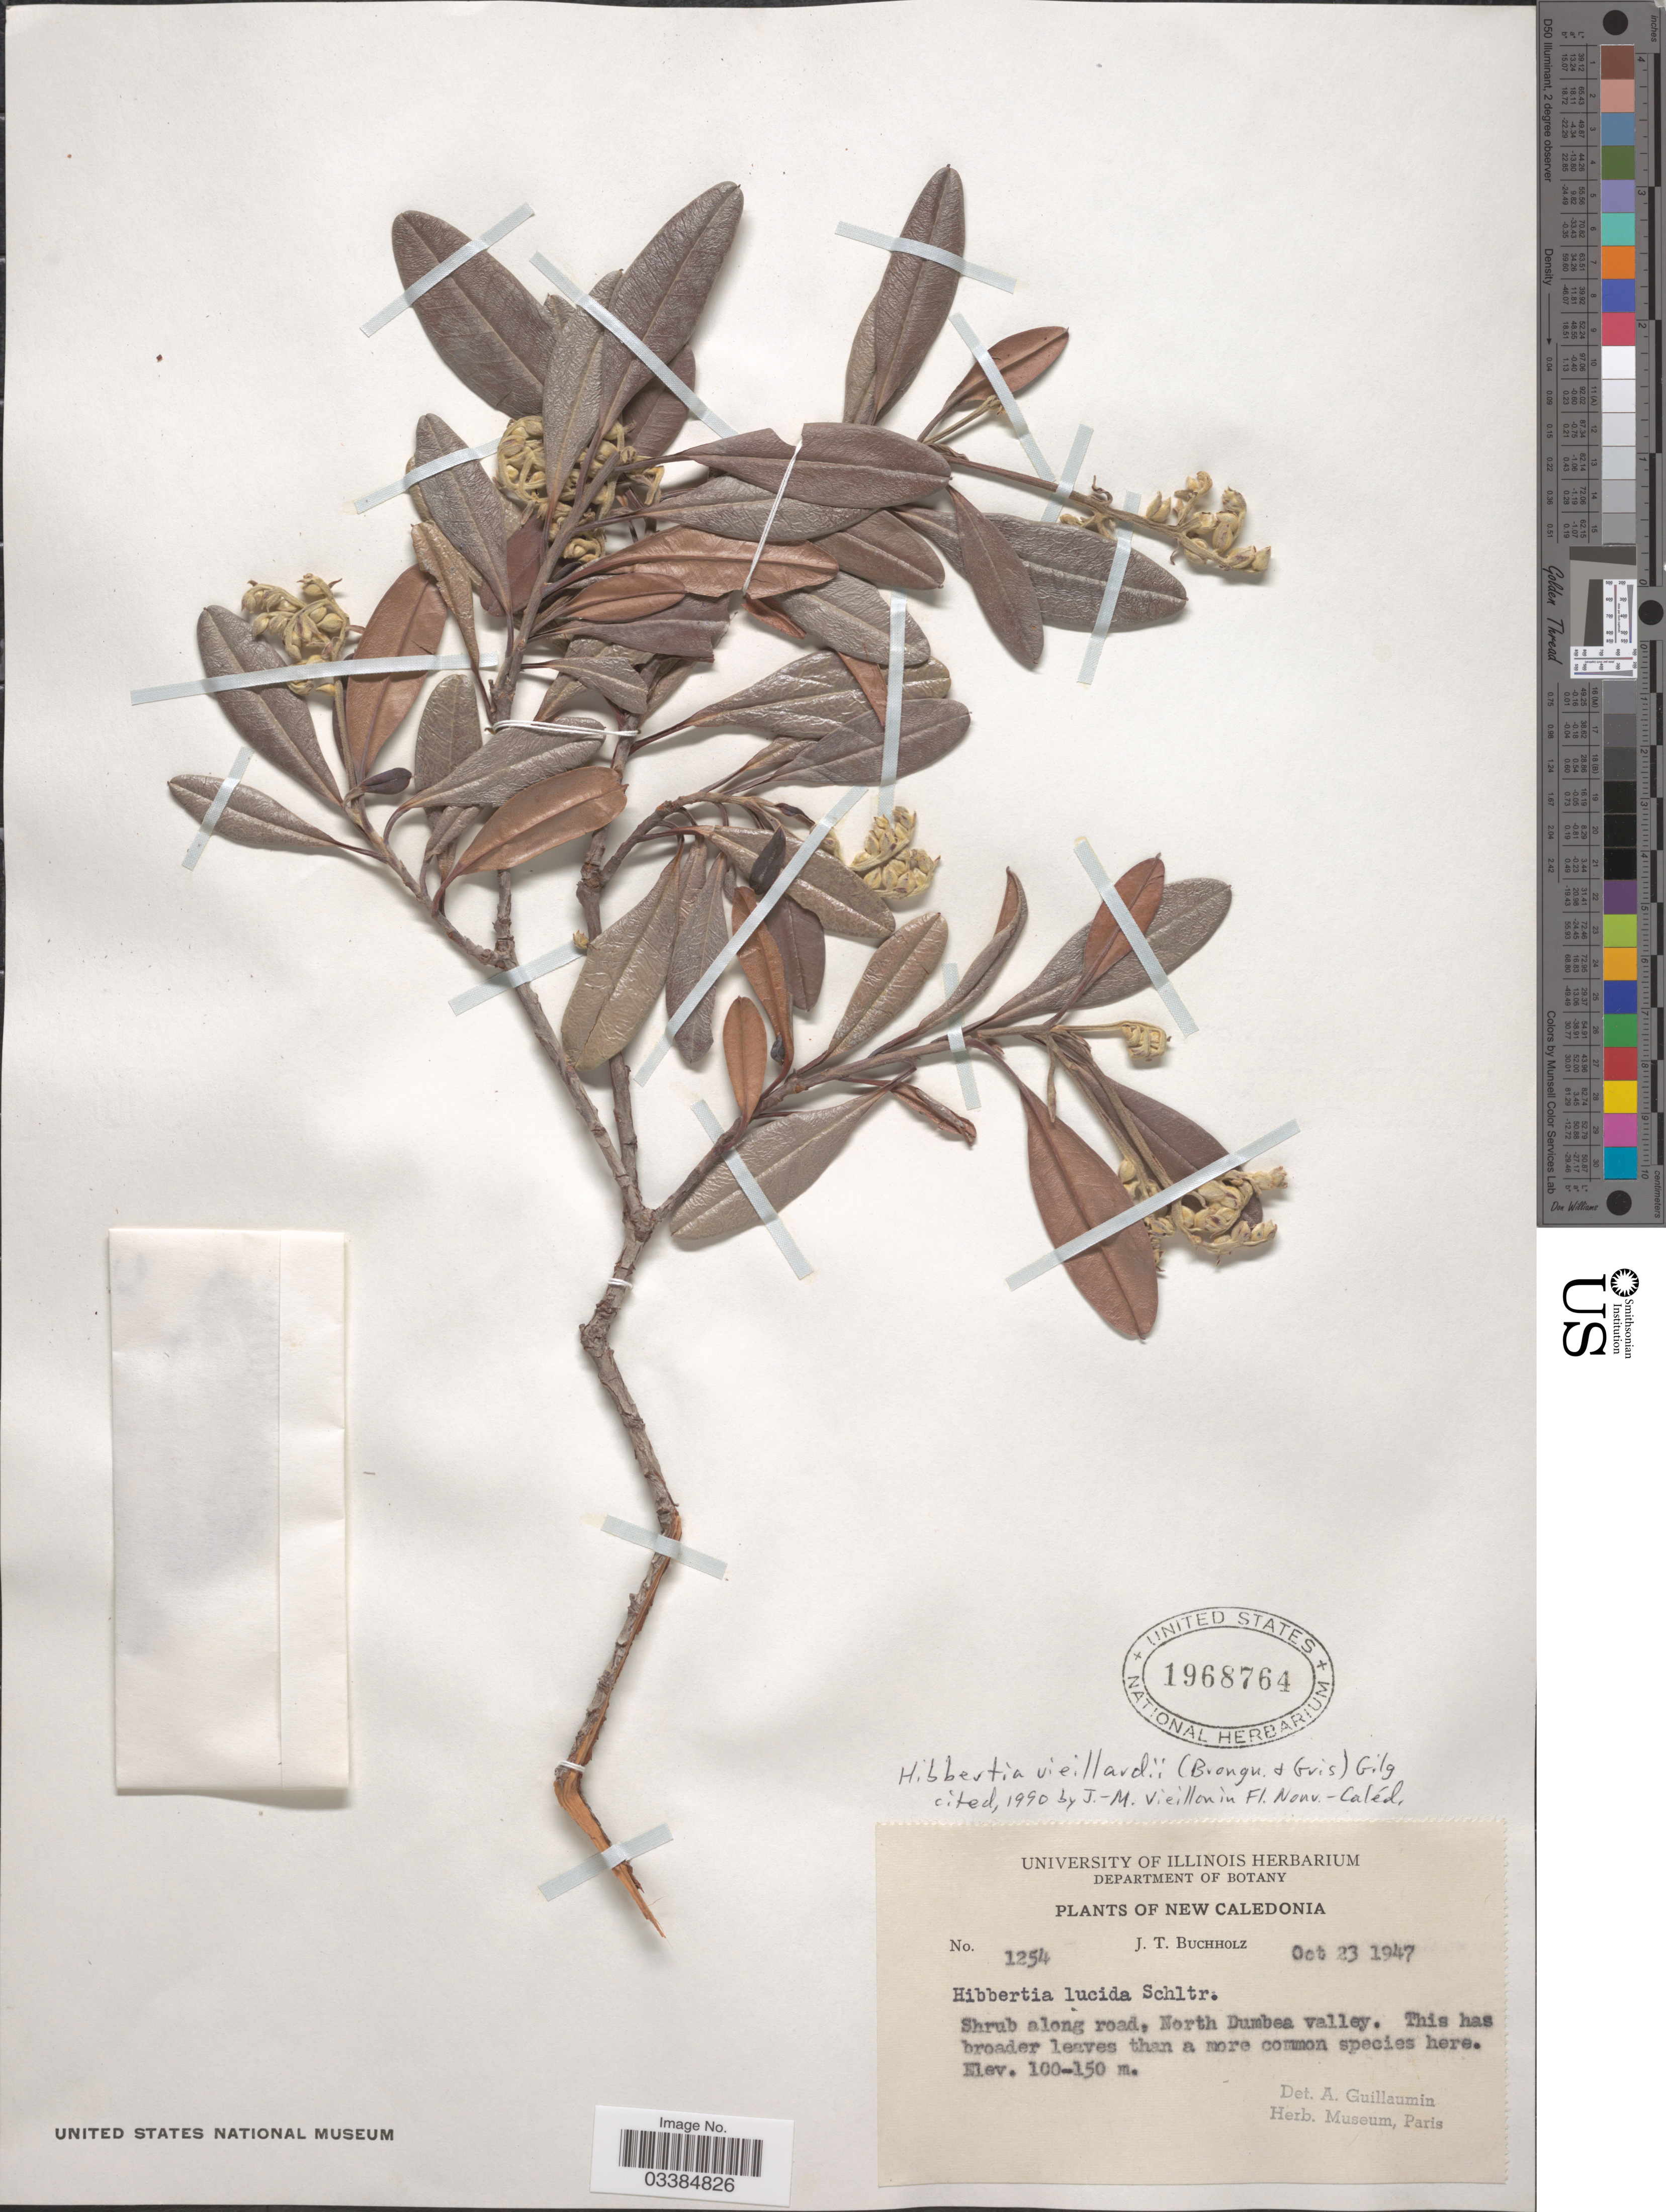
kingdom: Plantae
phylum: Tracheophyta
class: Magnoliopsida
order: Dilleniales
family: Dilleniaceae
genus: Hibbertia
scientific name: Hibbertia vieillardii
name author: Gilg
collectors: J. T. Buchholz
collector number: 1254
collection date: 1947-10-23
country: New Caledonia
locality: Shrub along road, North Dumbea valley.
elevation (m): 100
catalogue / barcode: US 1968764